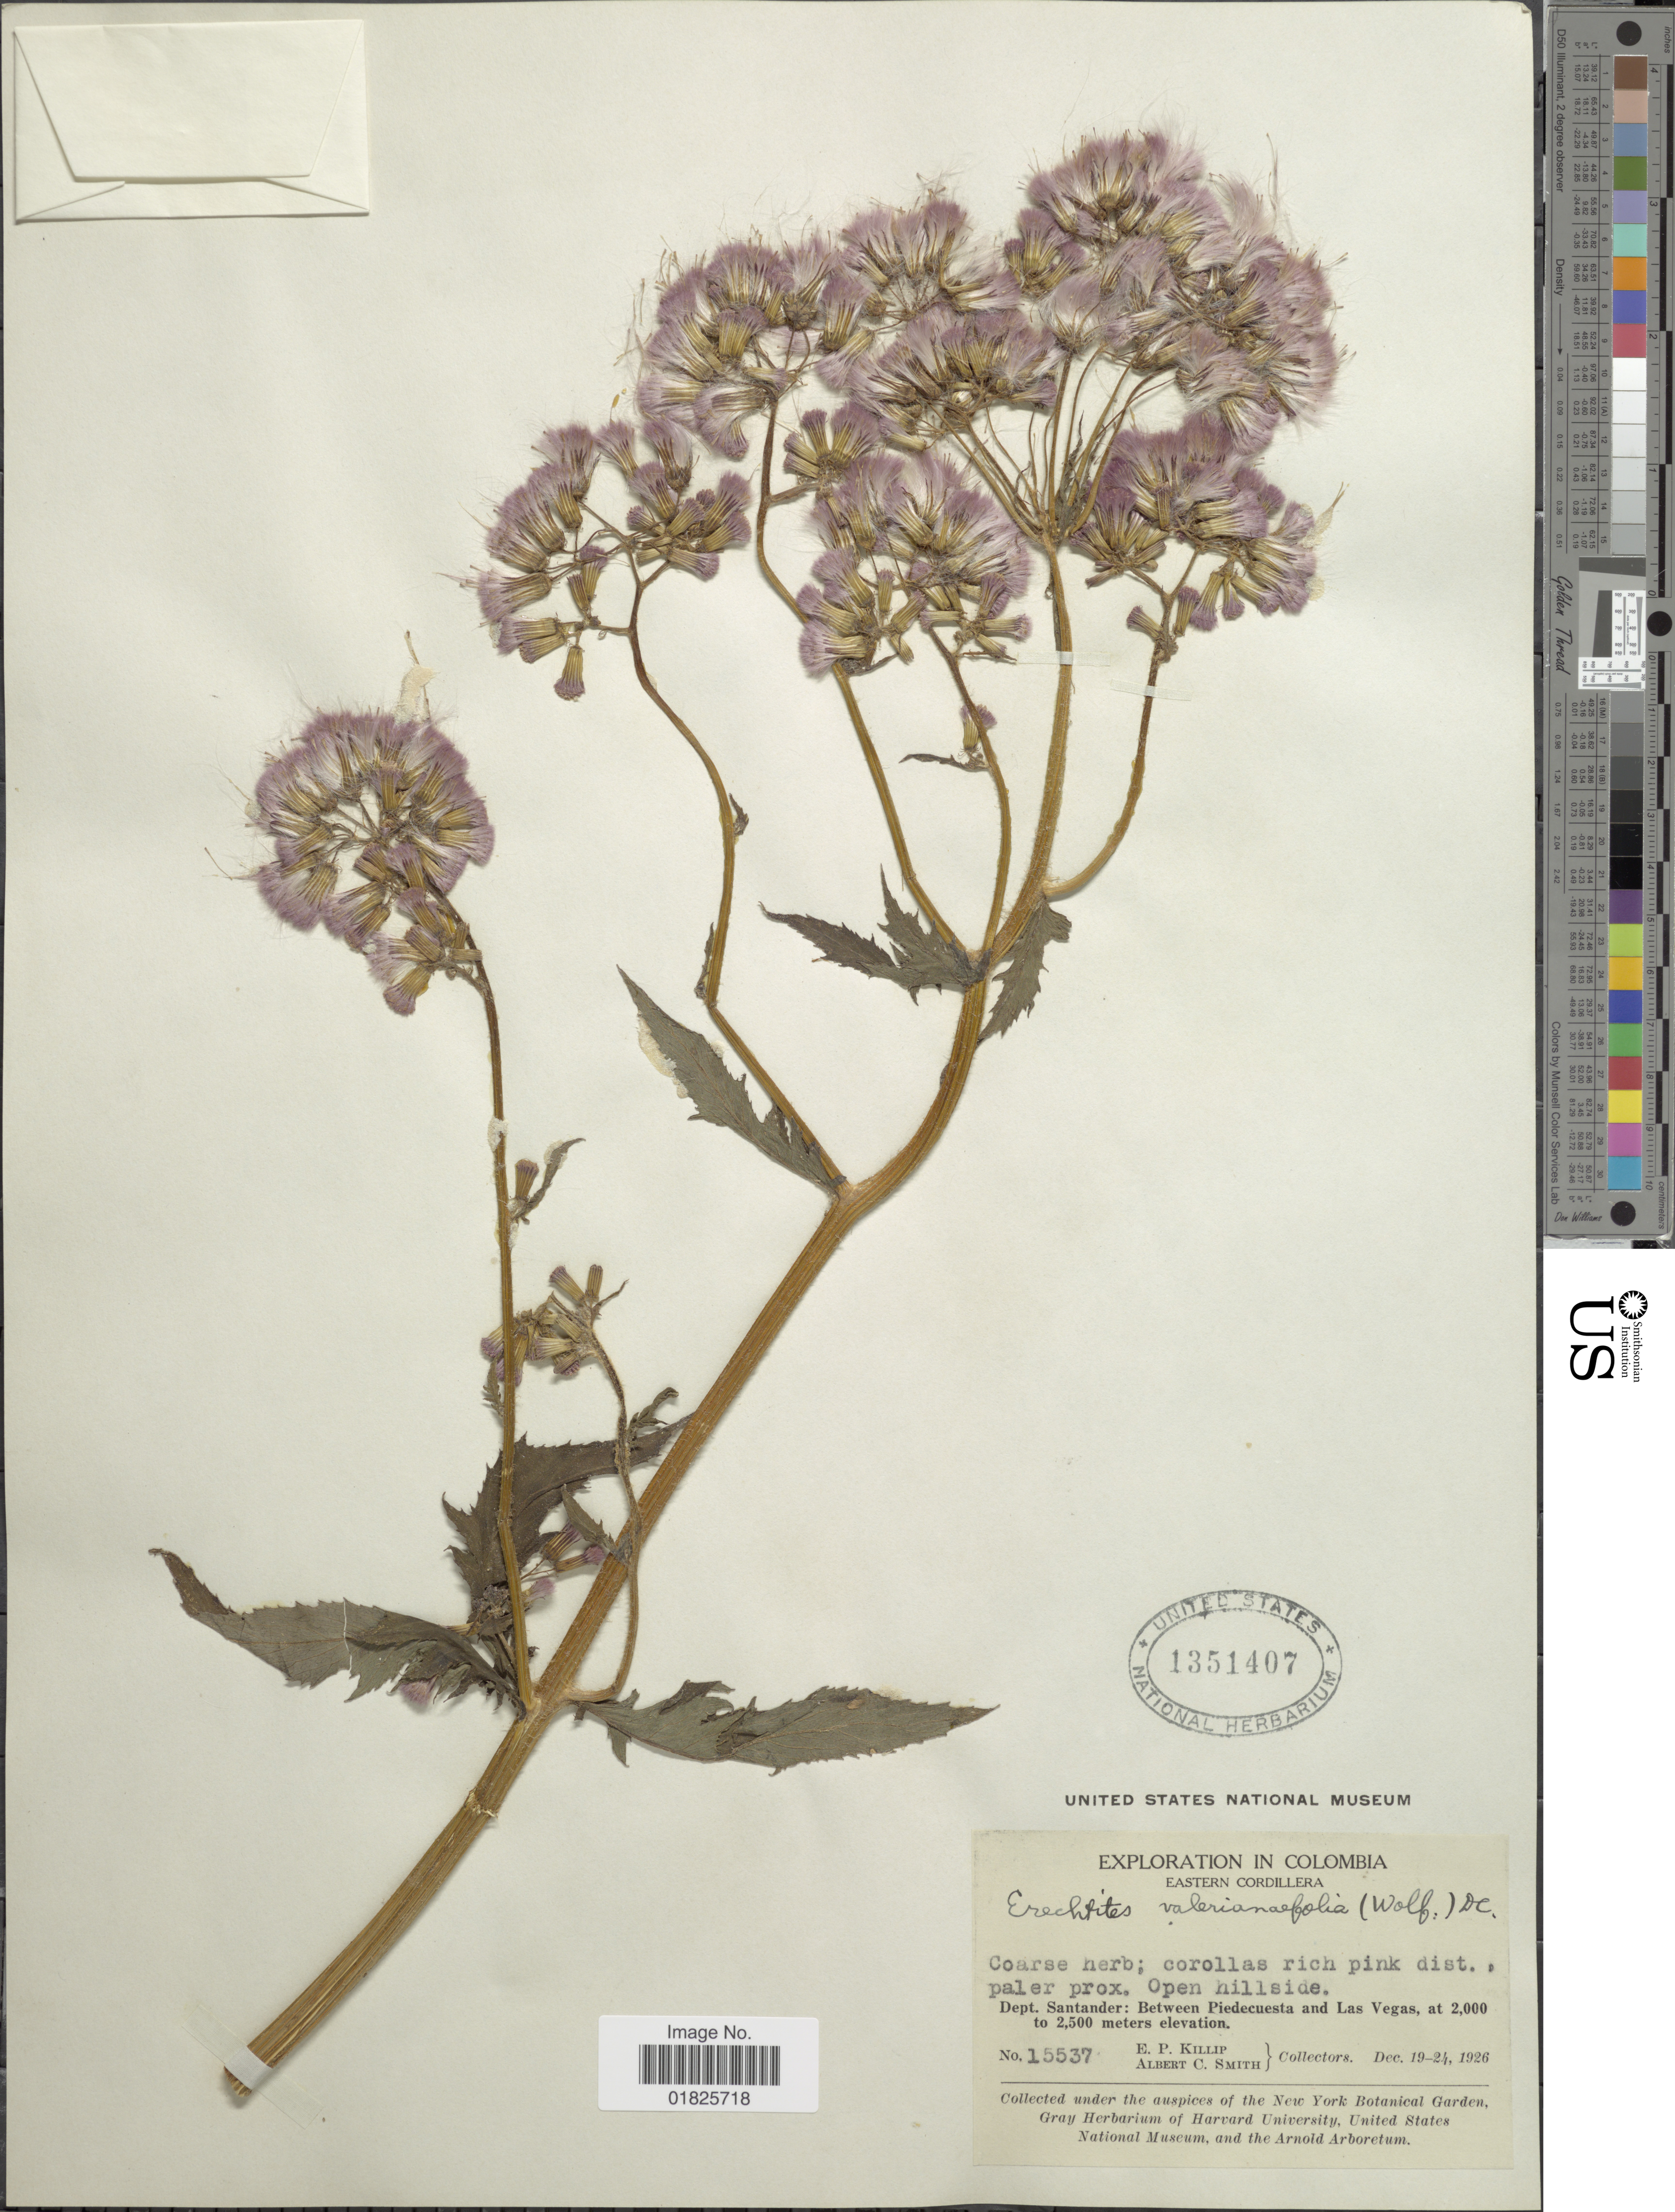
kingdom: Plantae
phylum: Tracheophyta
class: Magnoliopsida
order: Asterales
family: Asteraceae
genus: Erechtites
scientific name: Erechtites valerianifolius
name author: (Link ex Spreng.) DC.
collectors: E. P. Killip & A. C. Smith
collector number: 15537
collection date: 1926-12-19/1926-12-24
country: Colombia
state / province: Santander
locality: Between Piedecuesta and Las Vegas. Eastern Cordillera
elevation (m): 2000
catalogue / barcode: US 1351407